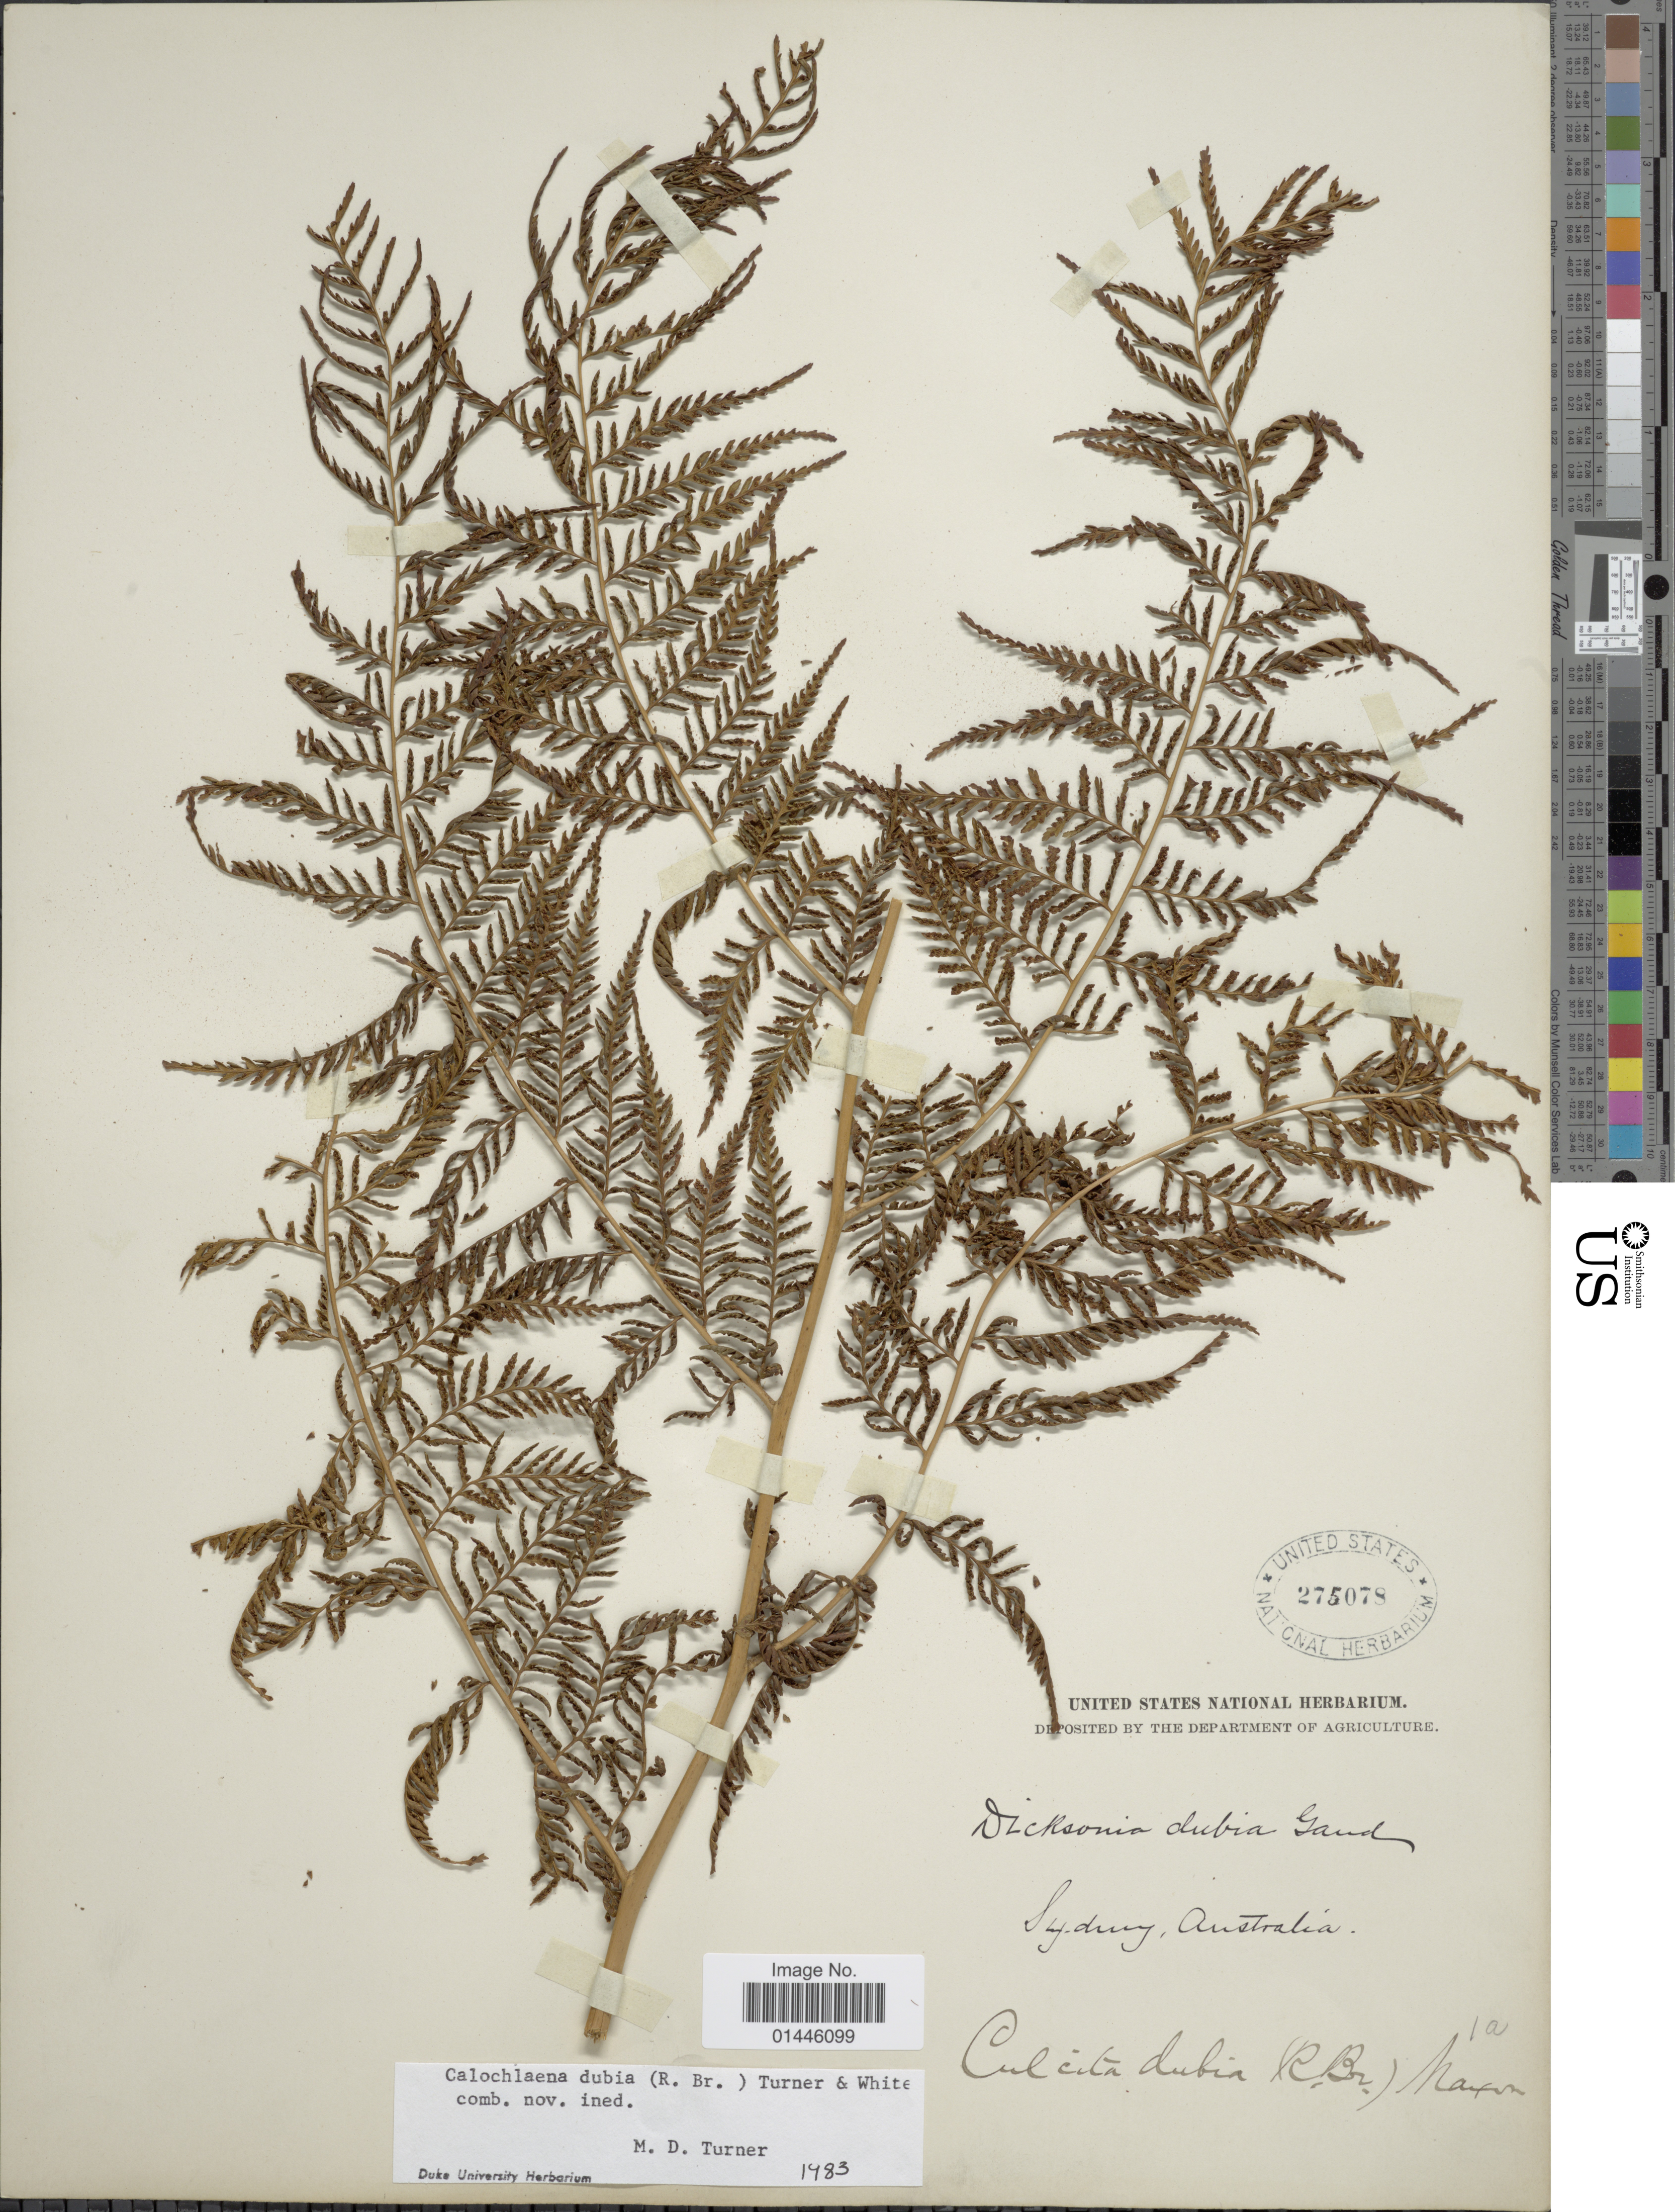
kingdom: Plantae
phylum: Tracheophyta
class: Polypodiopsida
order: Cyatheales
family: Dicksoniaceae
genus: Calochlaena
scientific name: Calochlaena dubia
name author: (R. Br.) M.D. Turner & R.A. White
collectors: -. Maxon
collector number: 1a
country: Australia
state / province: New South Wales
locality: Sydney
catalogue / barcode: US 275078